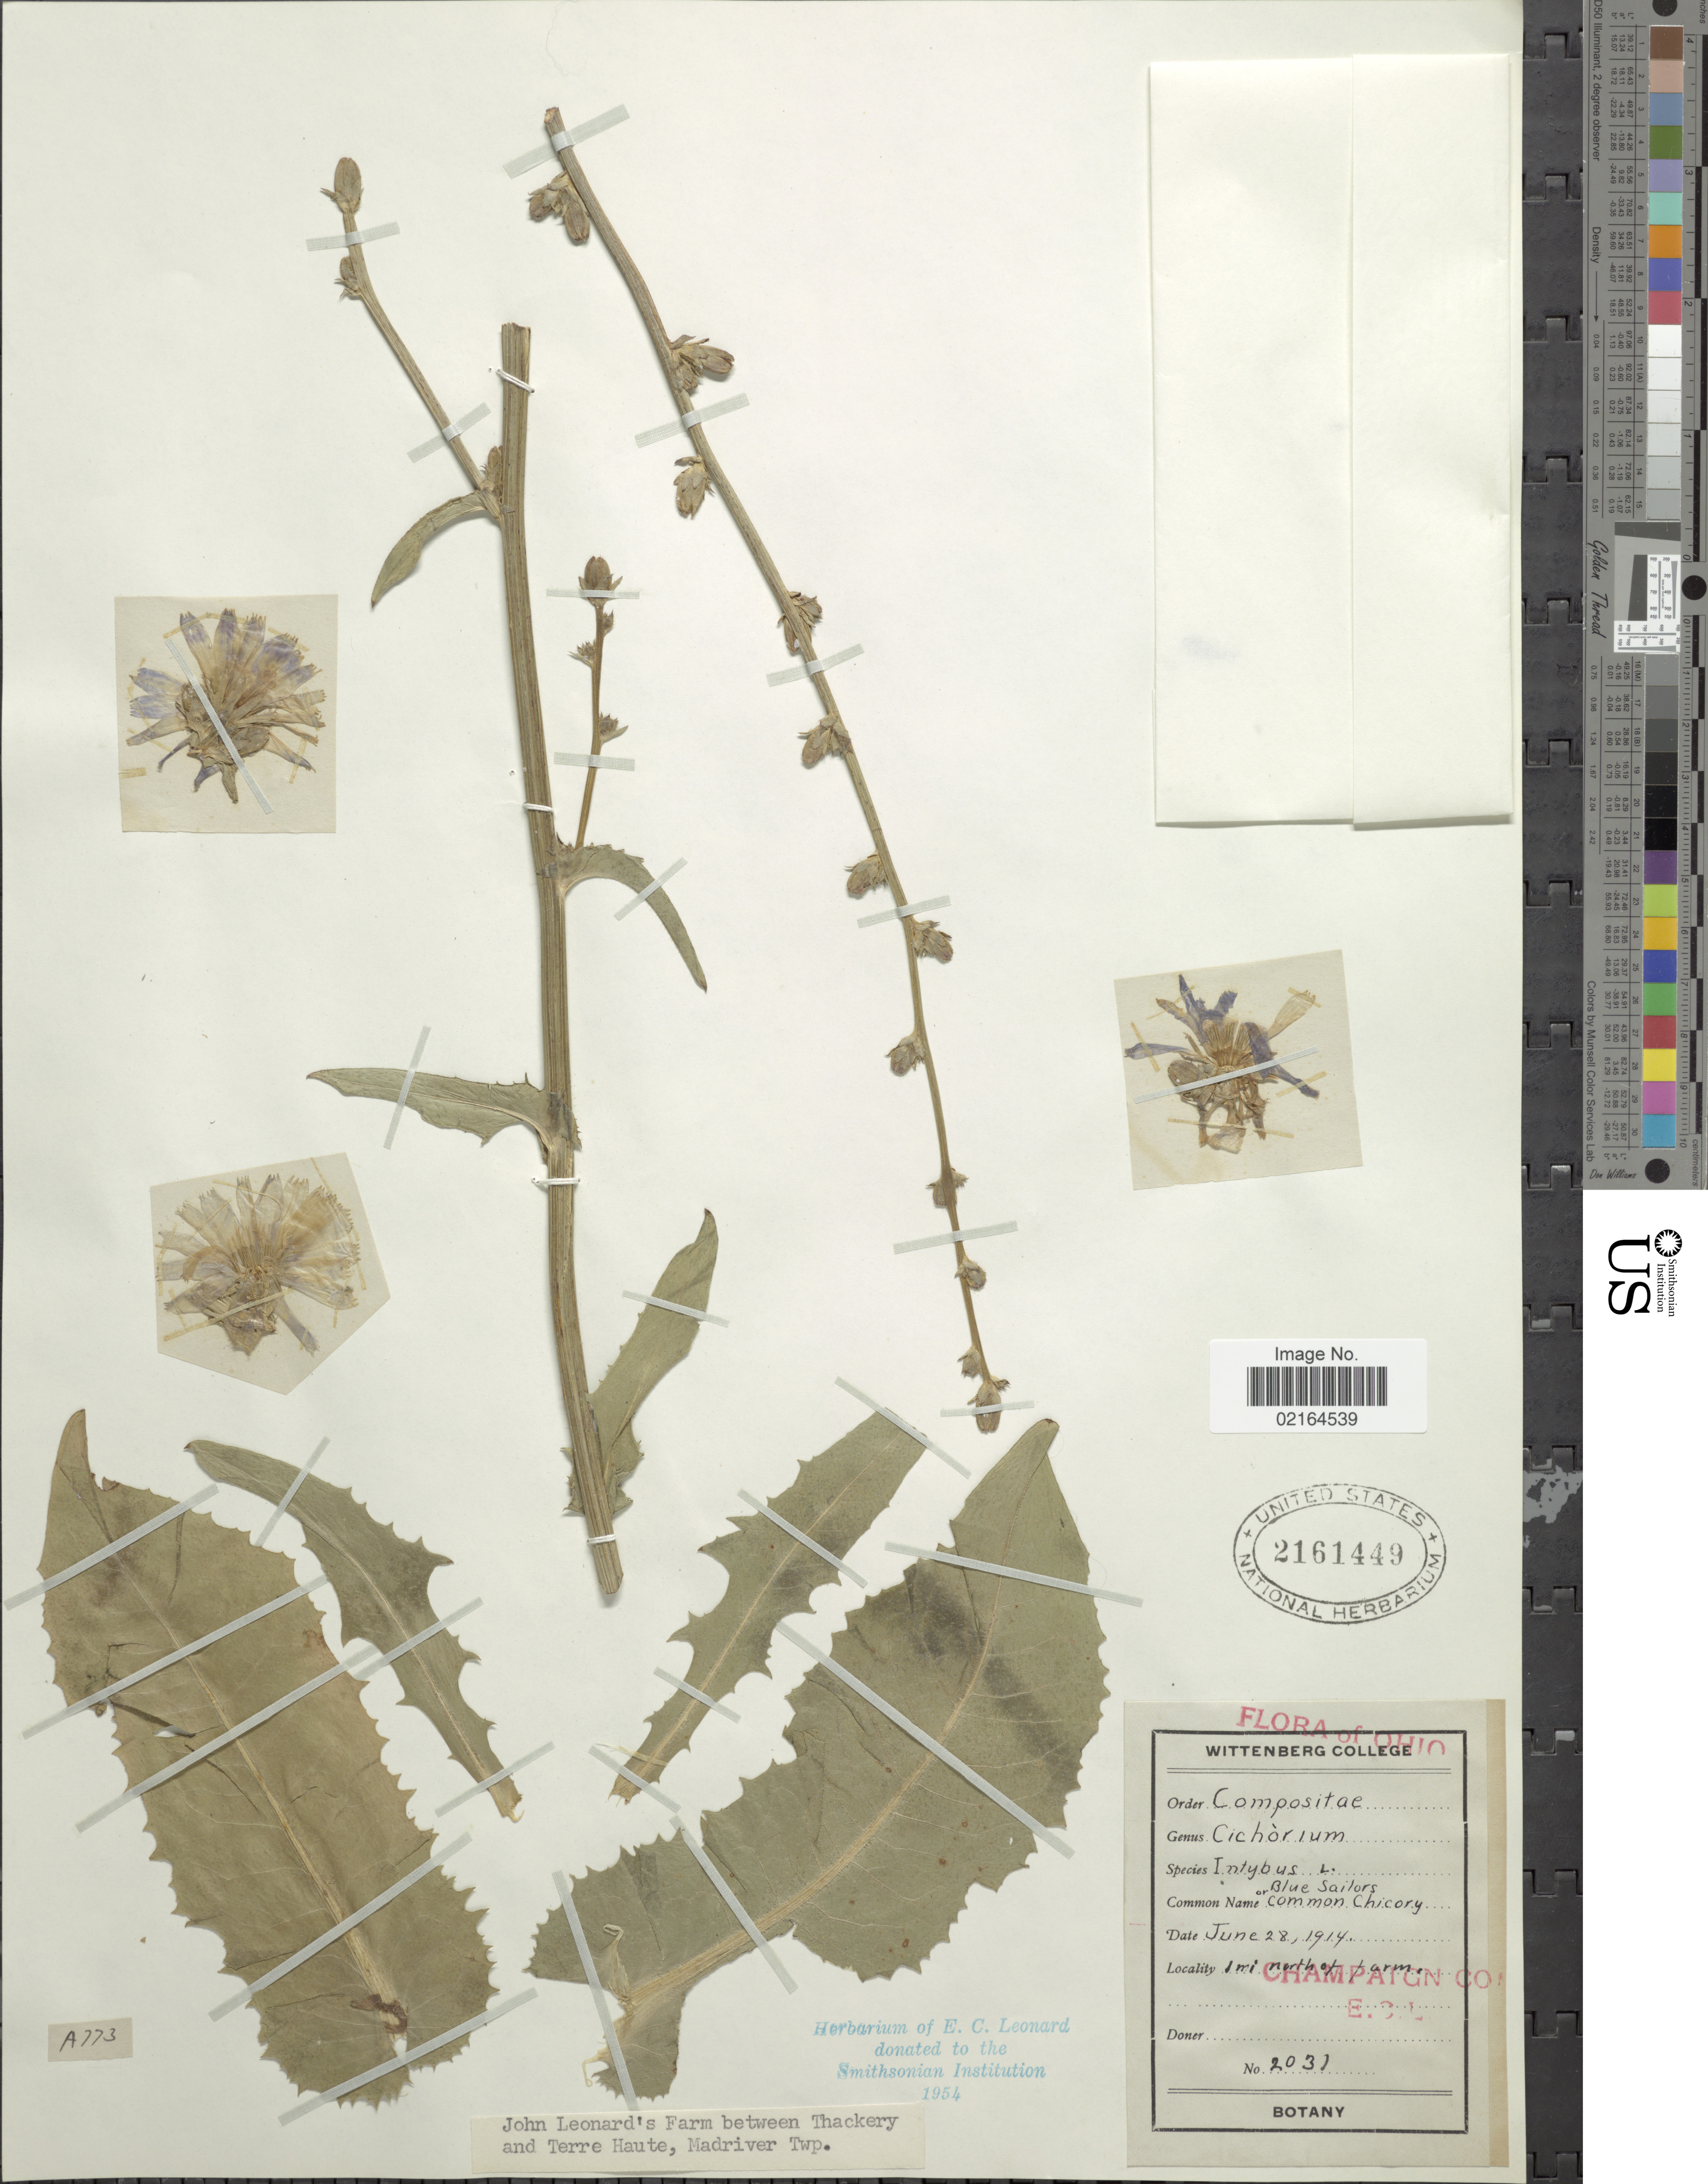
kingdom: Plantae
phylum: Tracheophyta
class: Magnoliopsida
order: Asterales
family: Asteraceae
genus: Cichorium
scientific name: Cichorium intybus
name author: L.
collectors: E. C. Leonard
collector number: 2031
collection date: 1914-06-28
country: United States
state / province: Ohio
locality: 1 mi. north of farm, Champaign Co.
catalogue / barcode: US 2161449